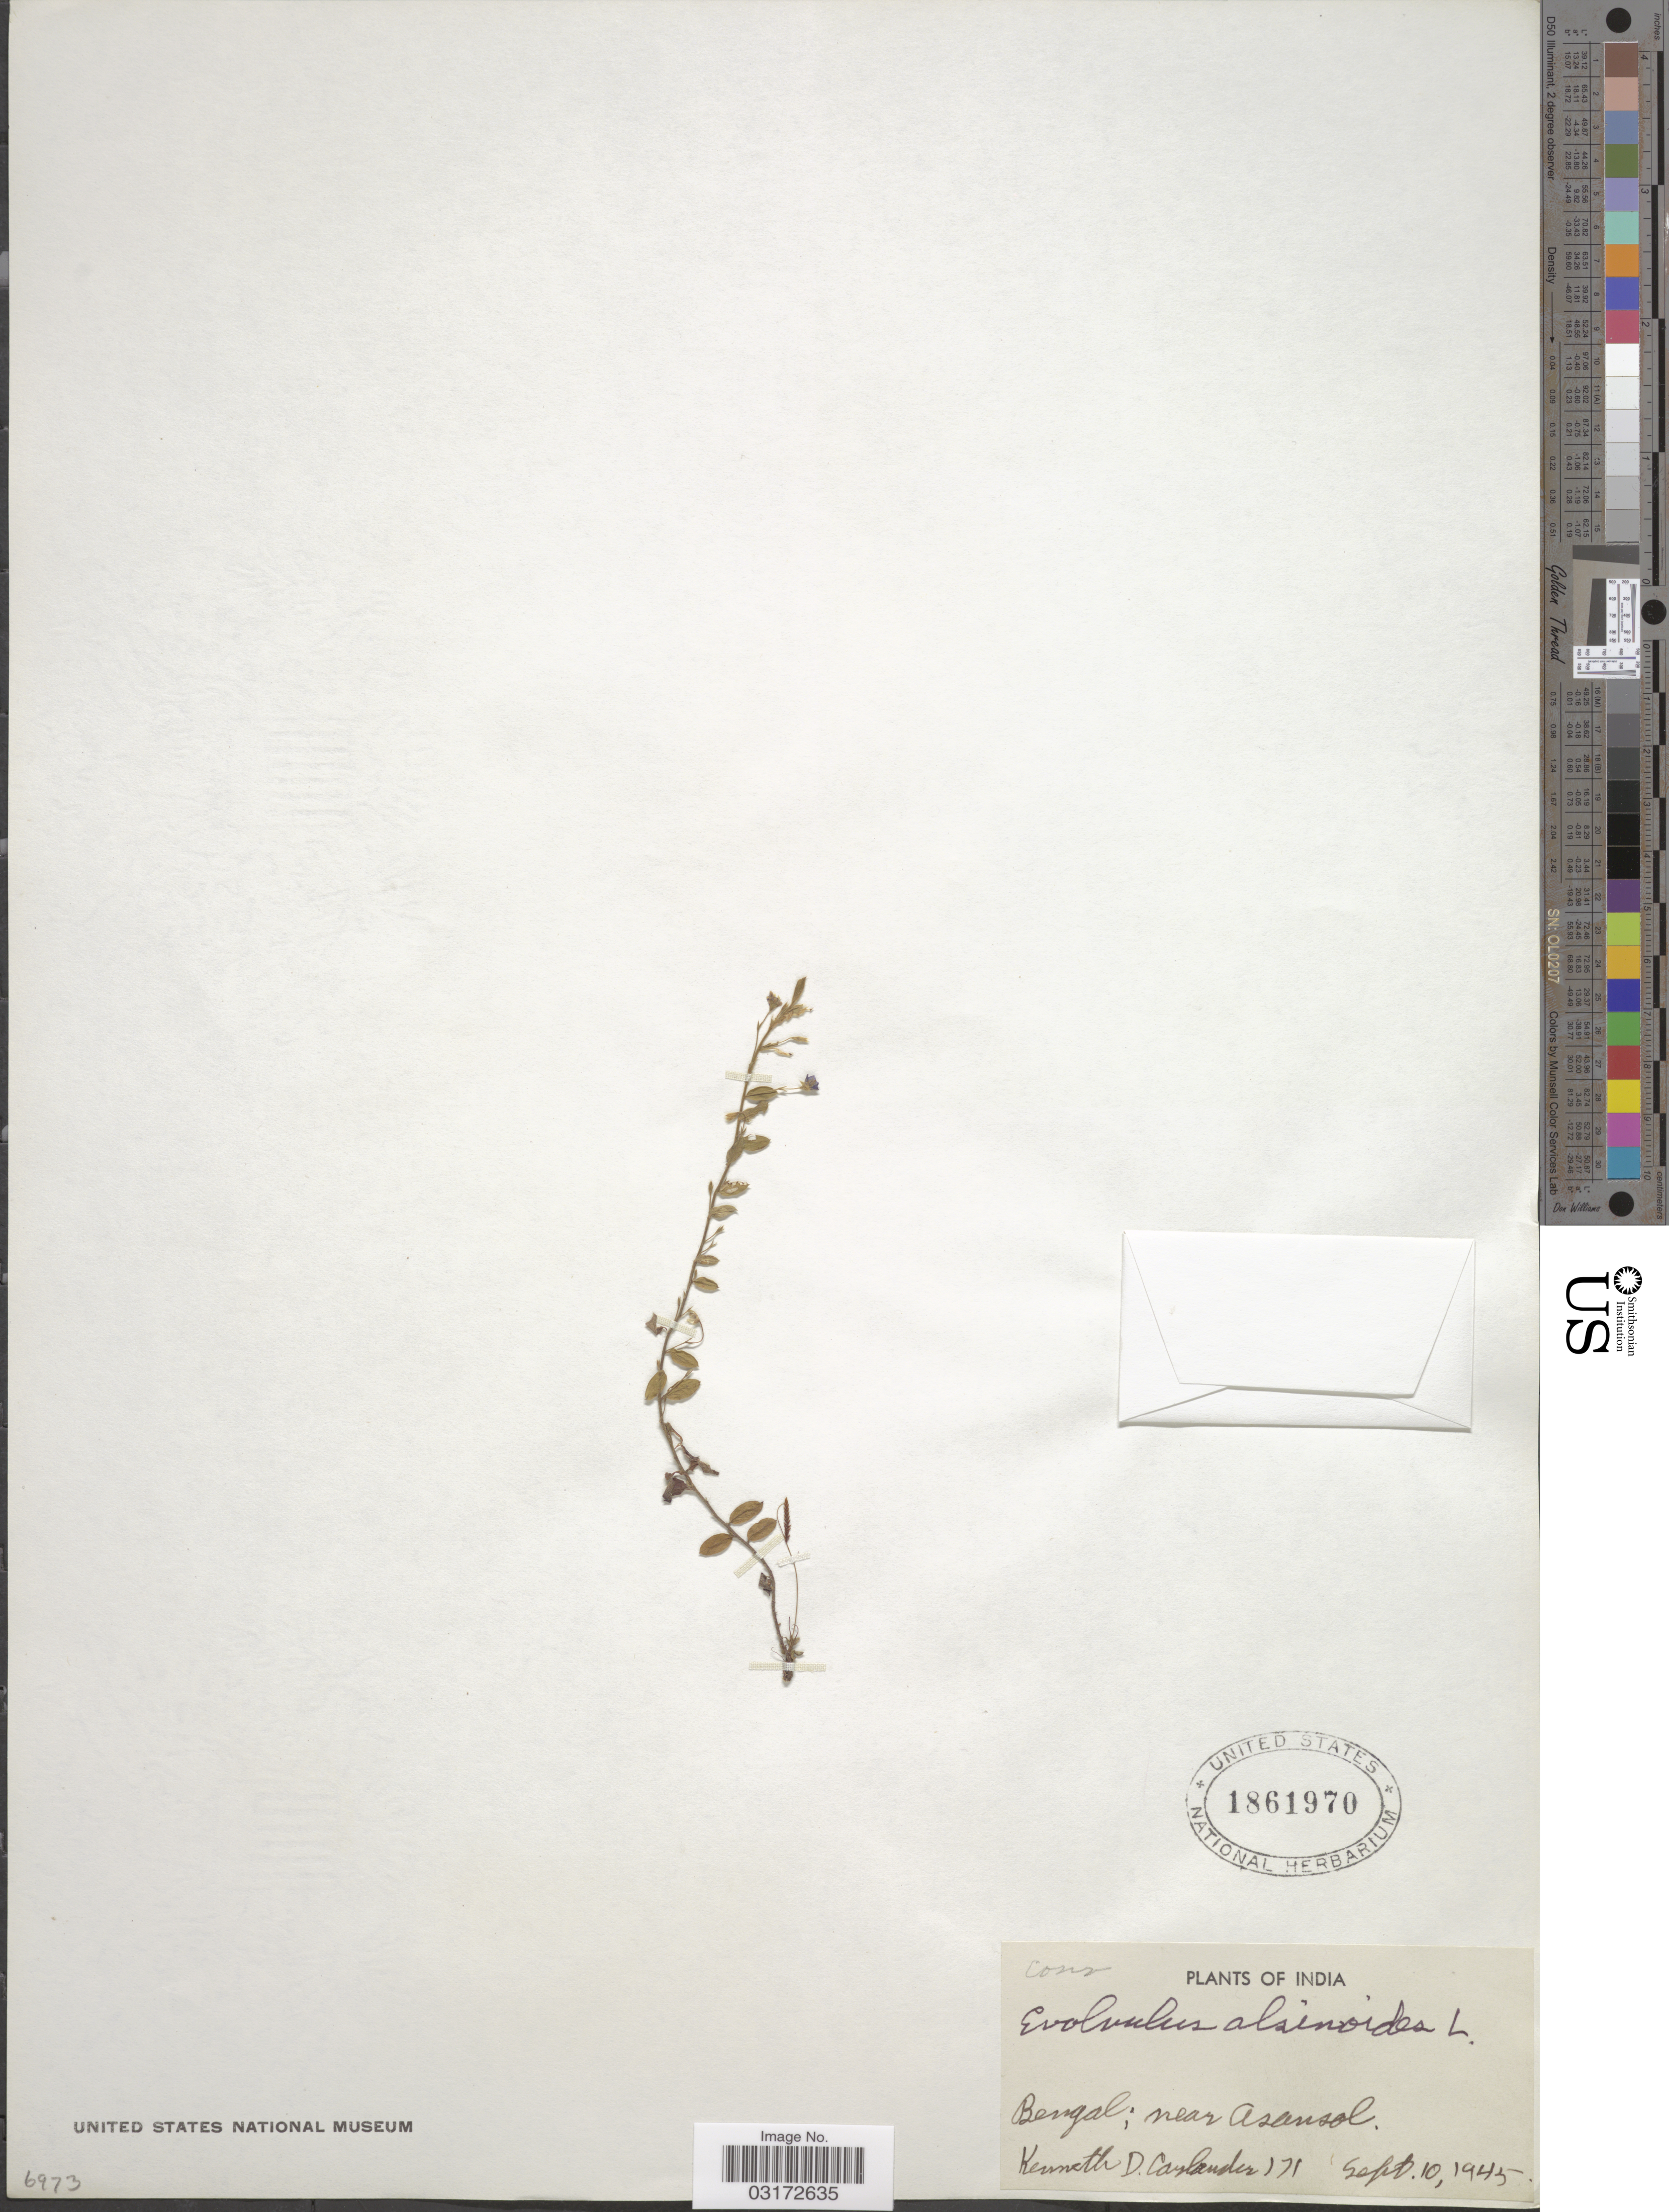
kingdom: Plantae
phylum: Tracheophyta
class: Magnoliopsida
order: Solanales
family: Convolvulaceae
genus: Evolvulus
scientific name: Evolvulus alsinoides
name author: (L.) L.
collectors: K. Carlander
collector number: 171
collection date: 1945-09-10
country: India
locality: Bengal; near Asansol.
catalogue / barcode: US 1861970